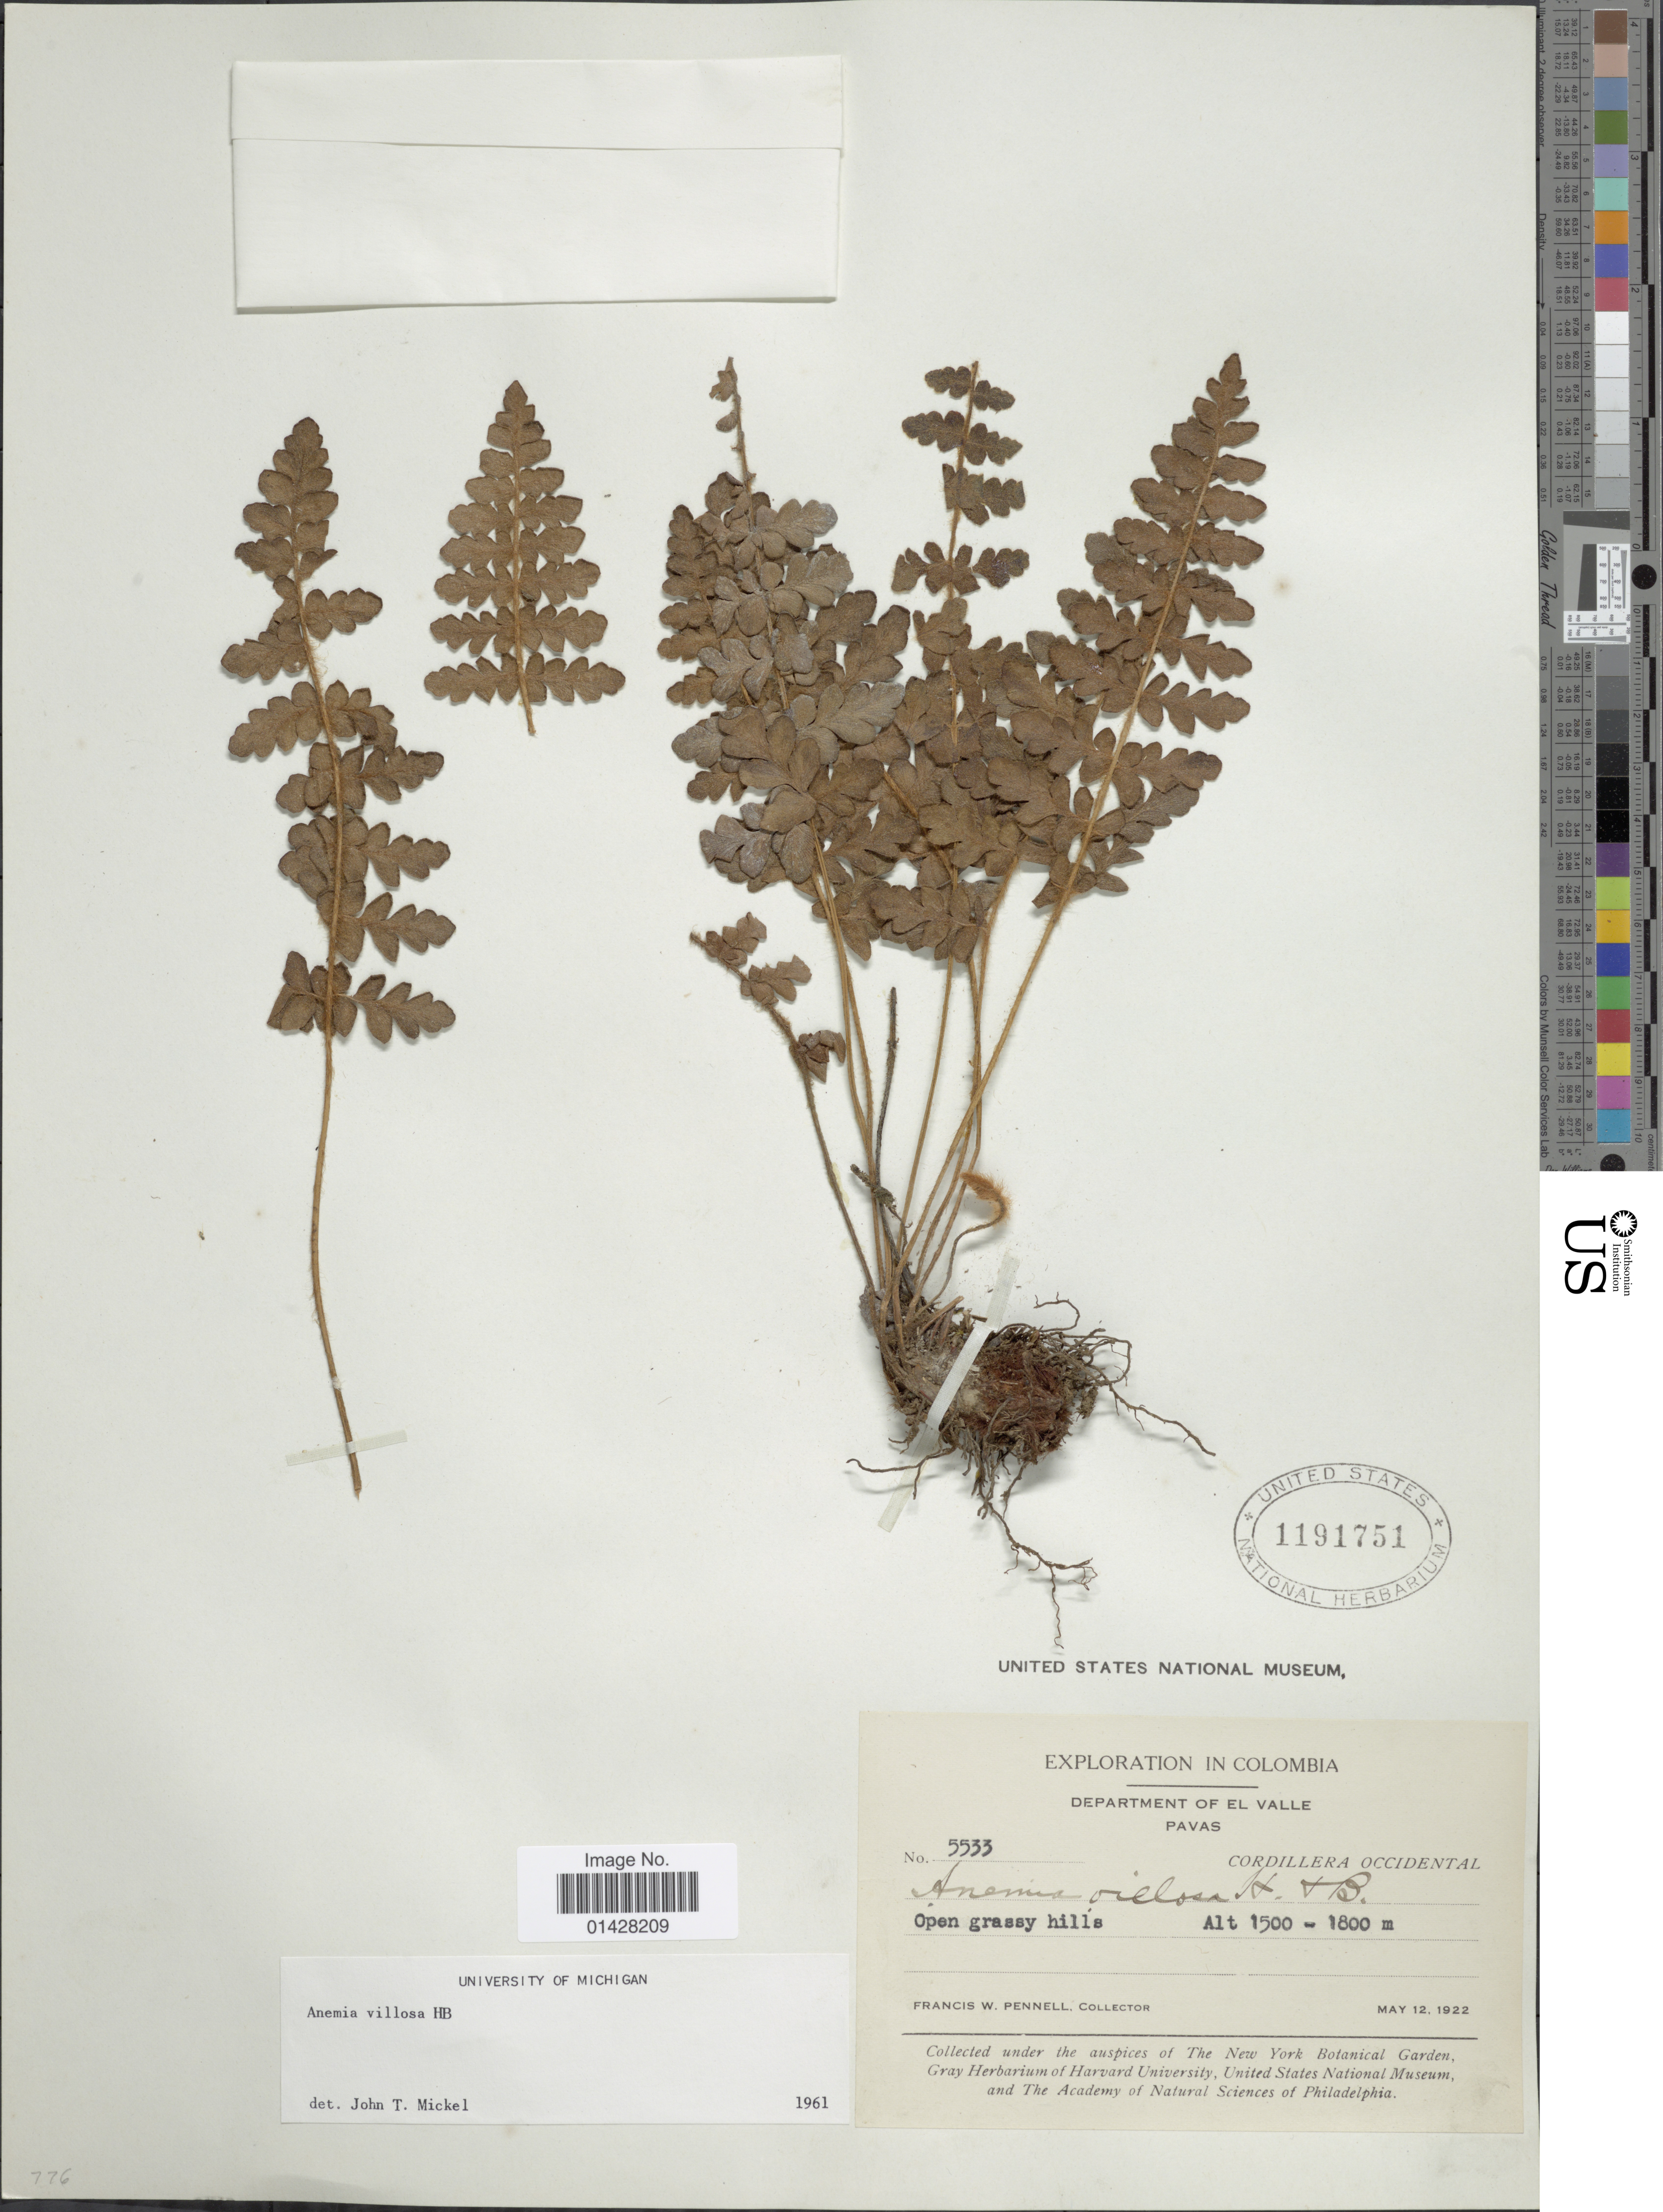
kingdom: Plantae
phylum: Tracheophyta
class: Polypodiopsida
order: Schizaeales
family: Anemiaceae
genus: Anemia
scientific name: Anemia villosa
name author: Humb. & Bonpl. ex Willd.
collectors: F. W. Pennell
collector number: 5533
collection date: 1922-05-12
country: Colombia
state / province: Valle del Cauca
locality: Department of El Valle. Pavas. Cordillera Occidental. Open grassy hills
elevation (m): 1500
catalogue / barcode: US 1191751